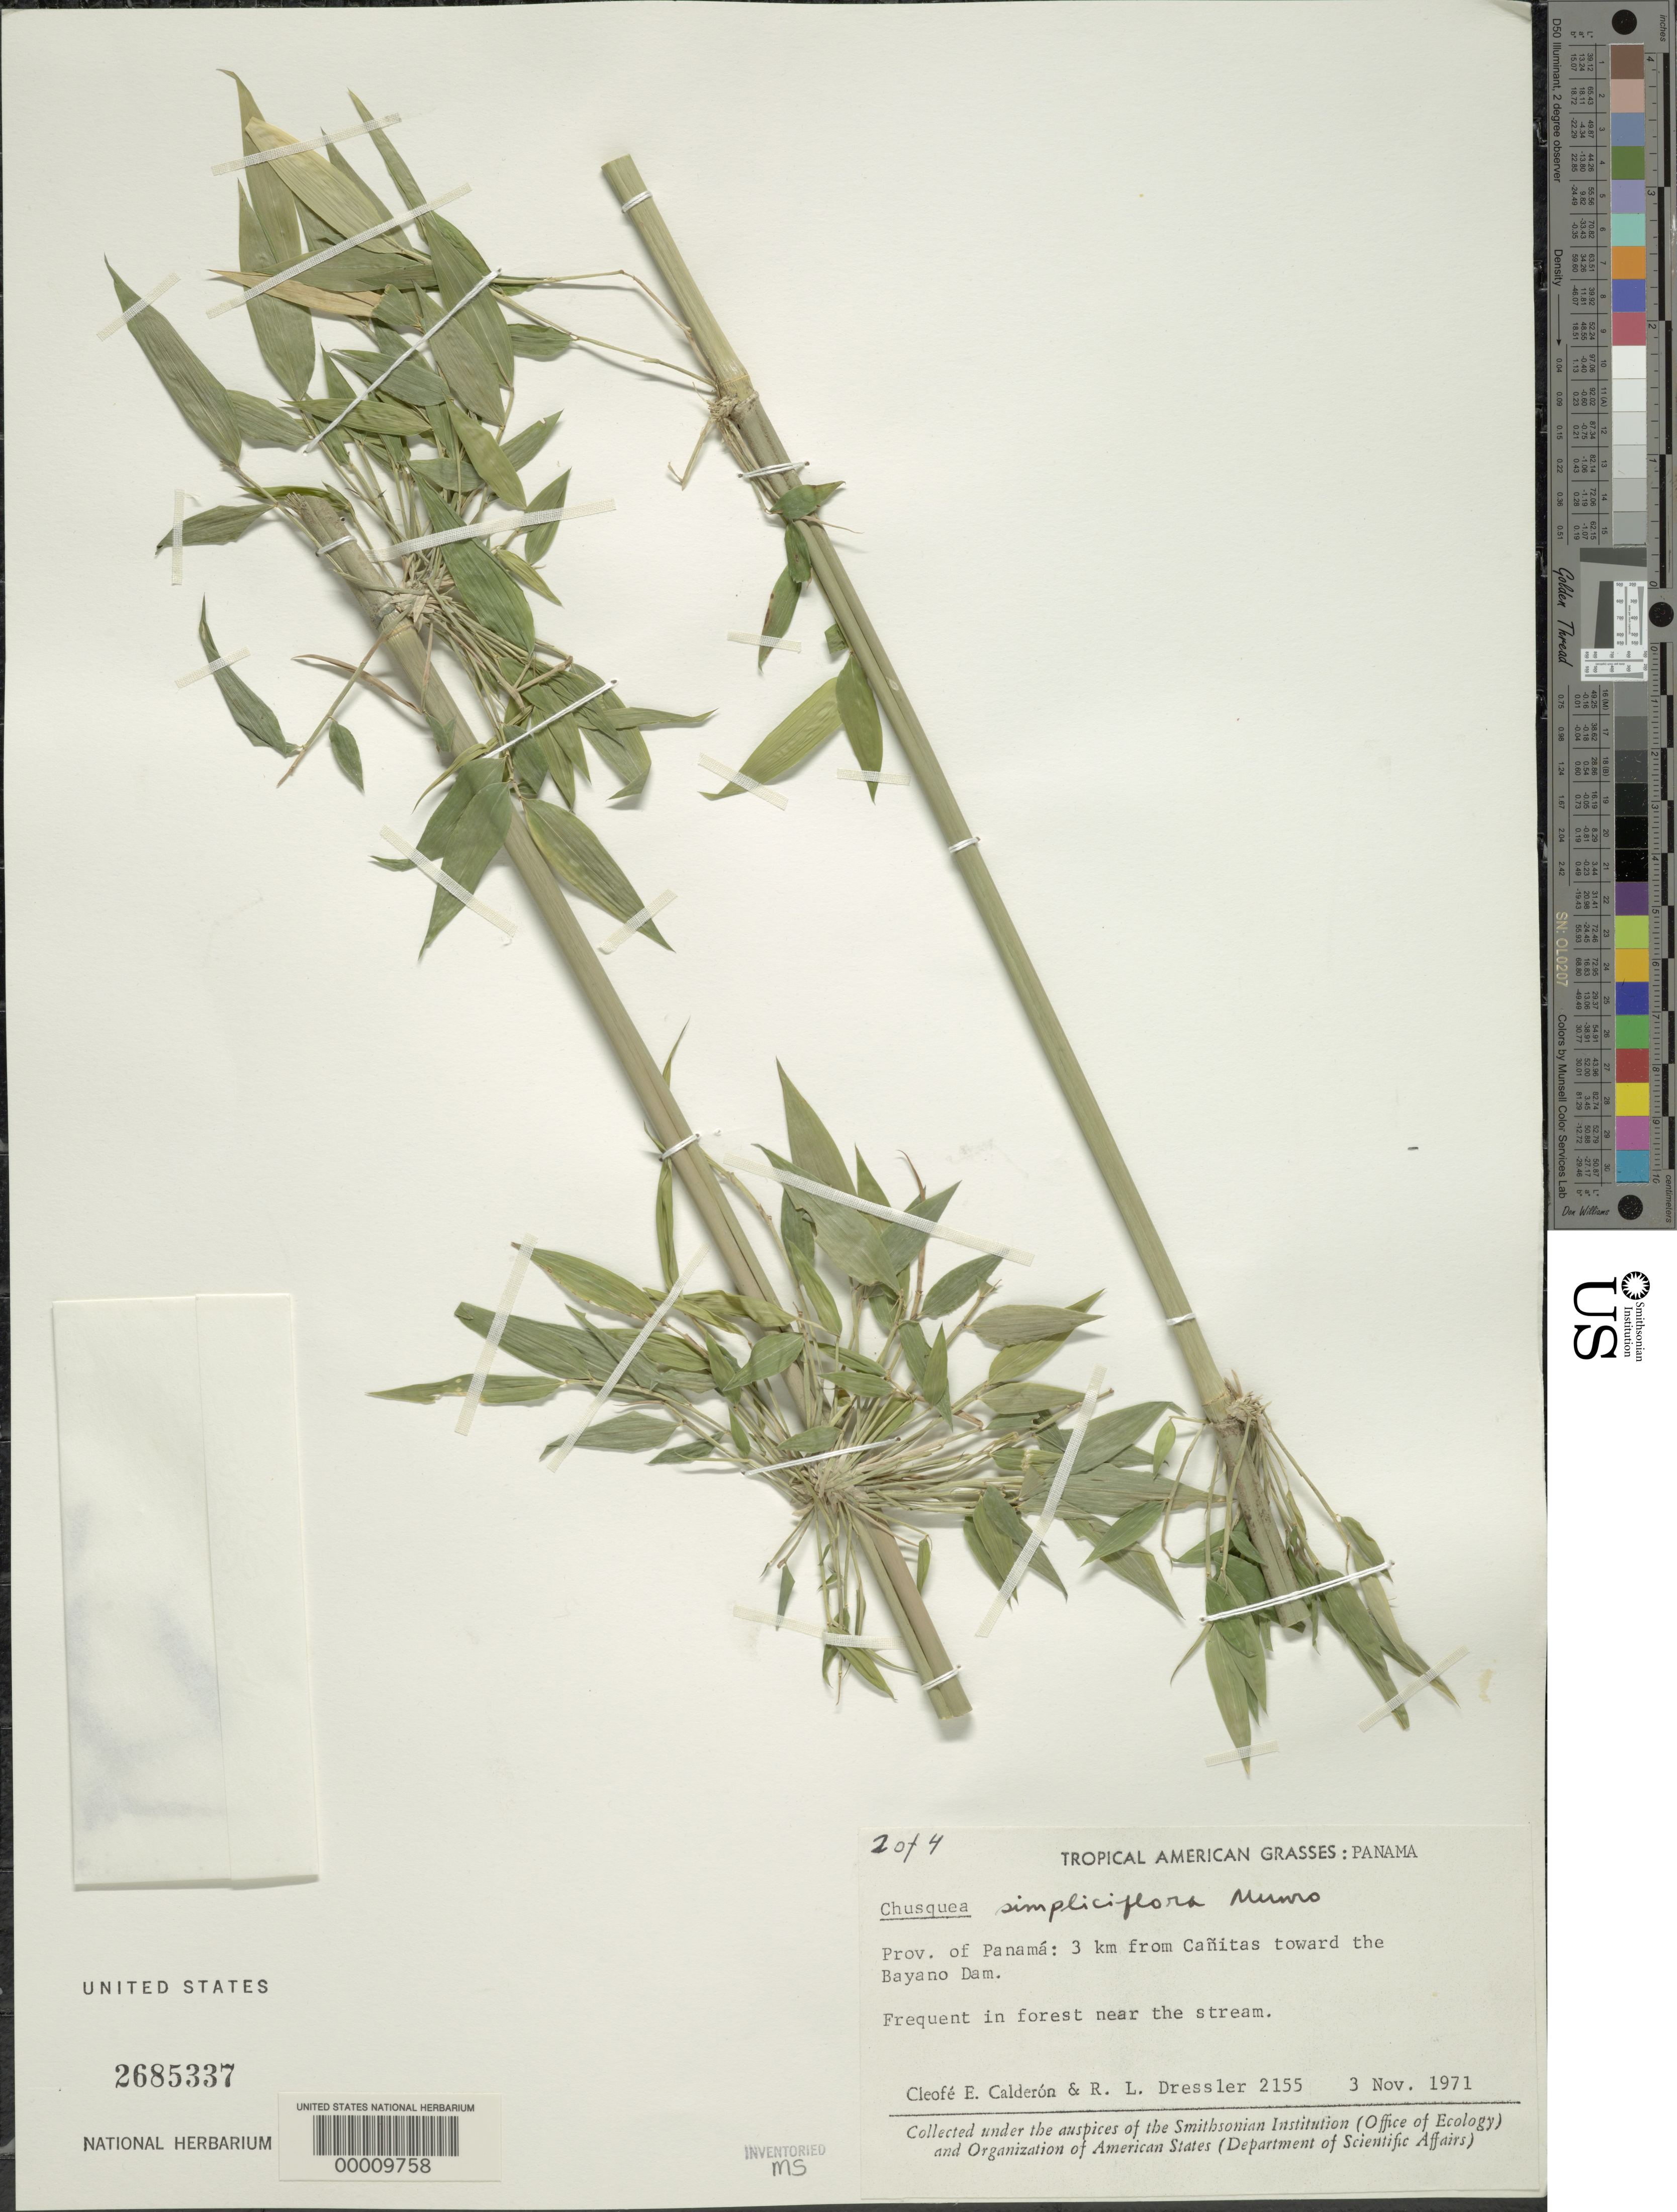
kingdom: Plantae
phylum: Tracheophyta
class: Liliopsida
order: Poales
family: Poaceae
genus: Chusquea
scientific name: Chusquea simpliciflora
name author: Munro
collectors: C. E. Calderón & R. Dressler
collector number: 2155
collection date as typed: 03 Nov 1971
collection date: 1971-11-03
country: Panama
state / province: Panamá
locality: Canitas, Bayano Dam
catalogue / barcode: US 2685337